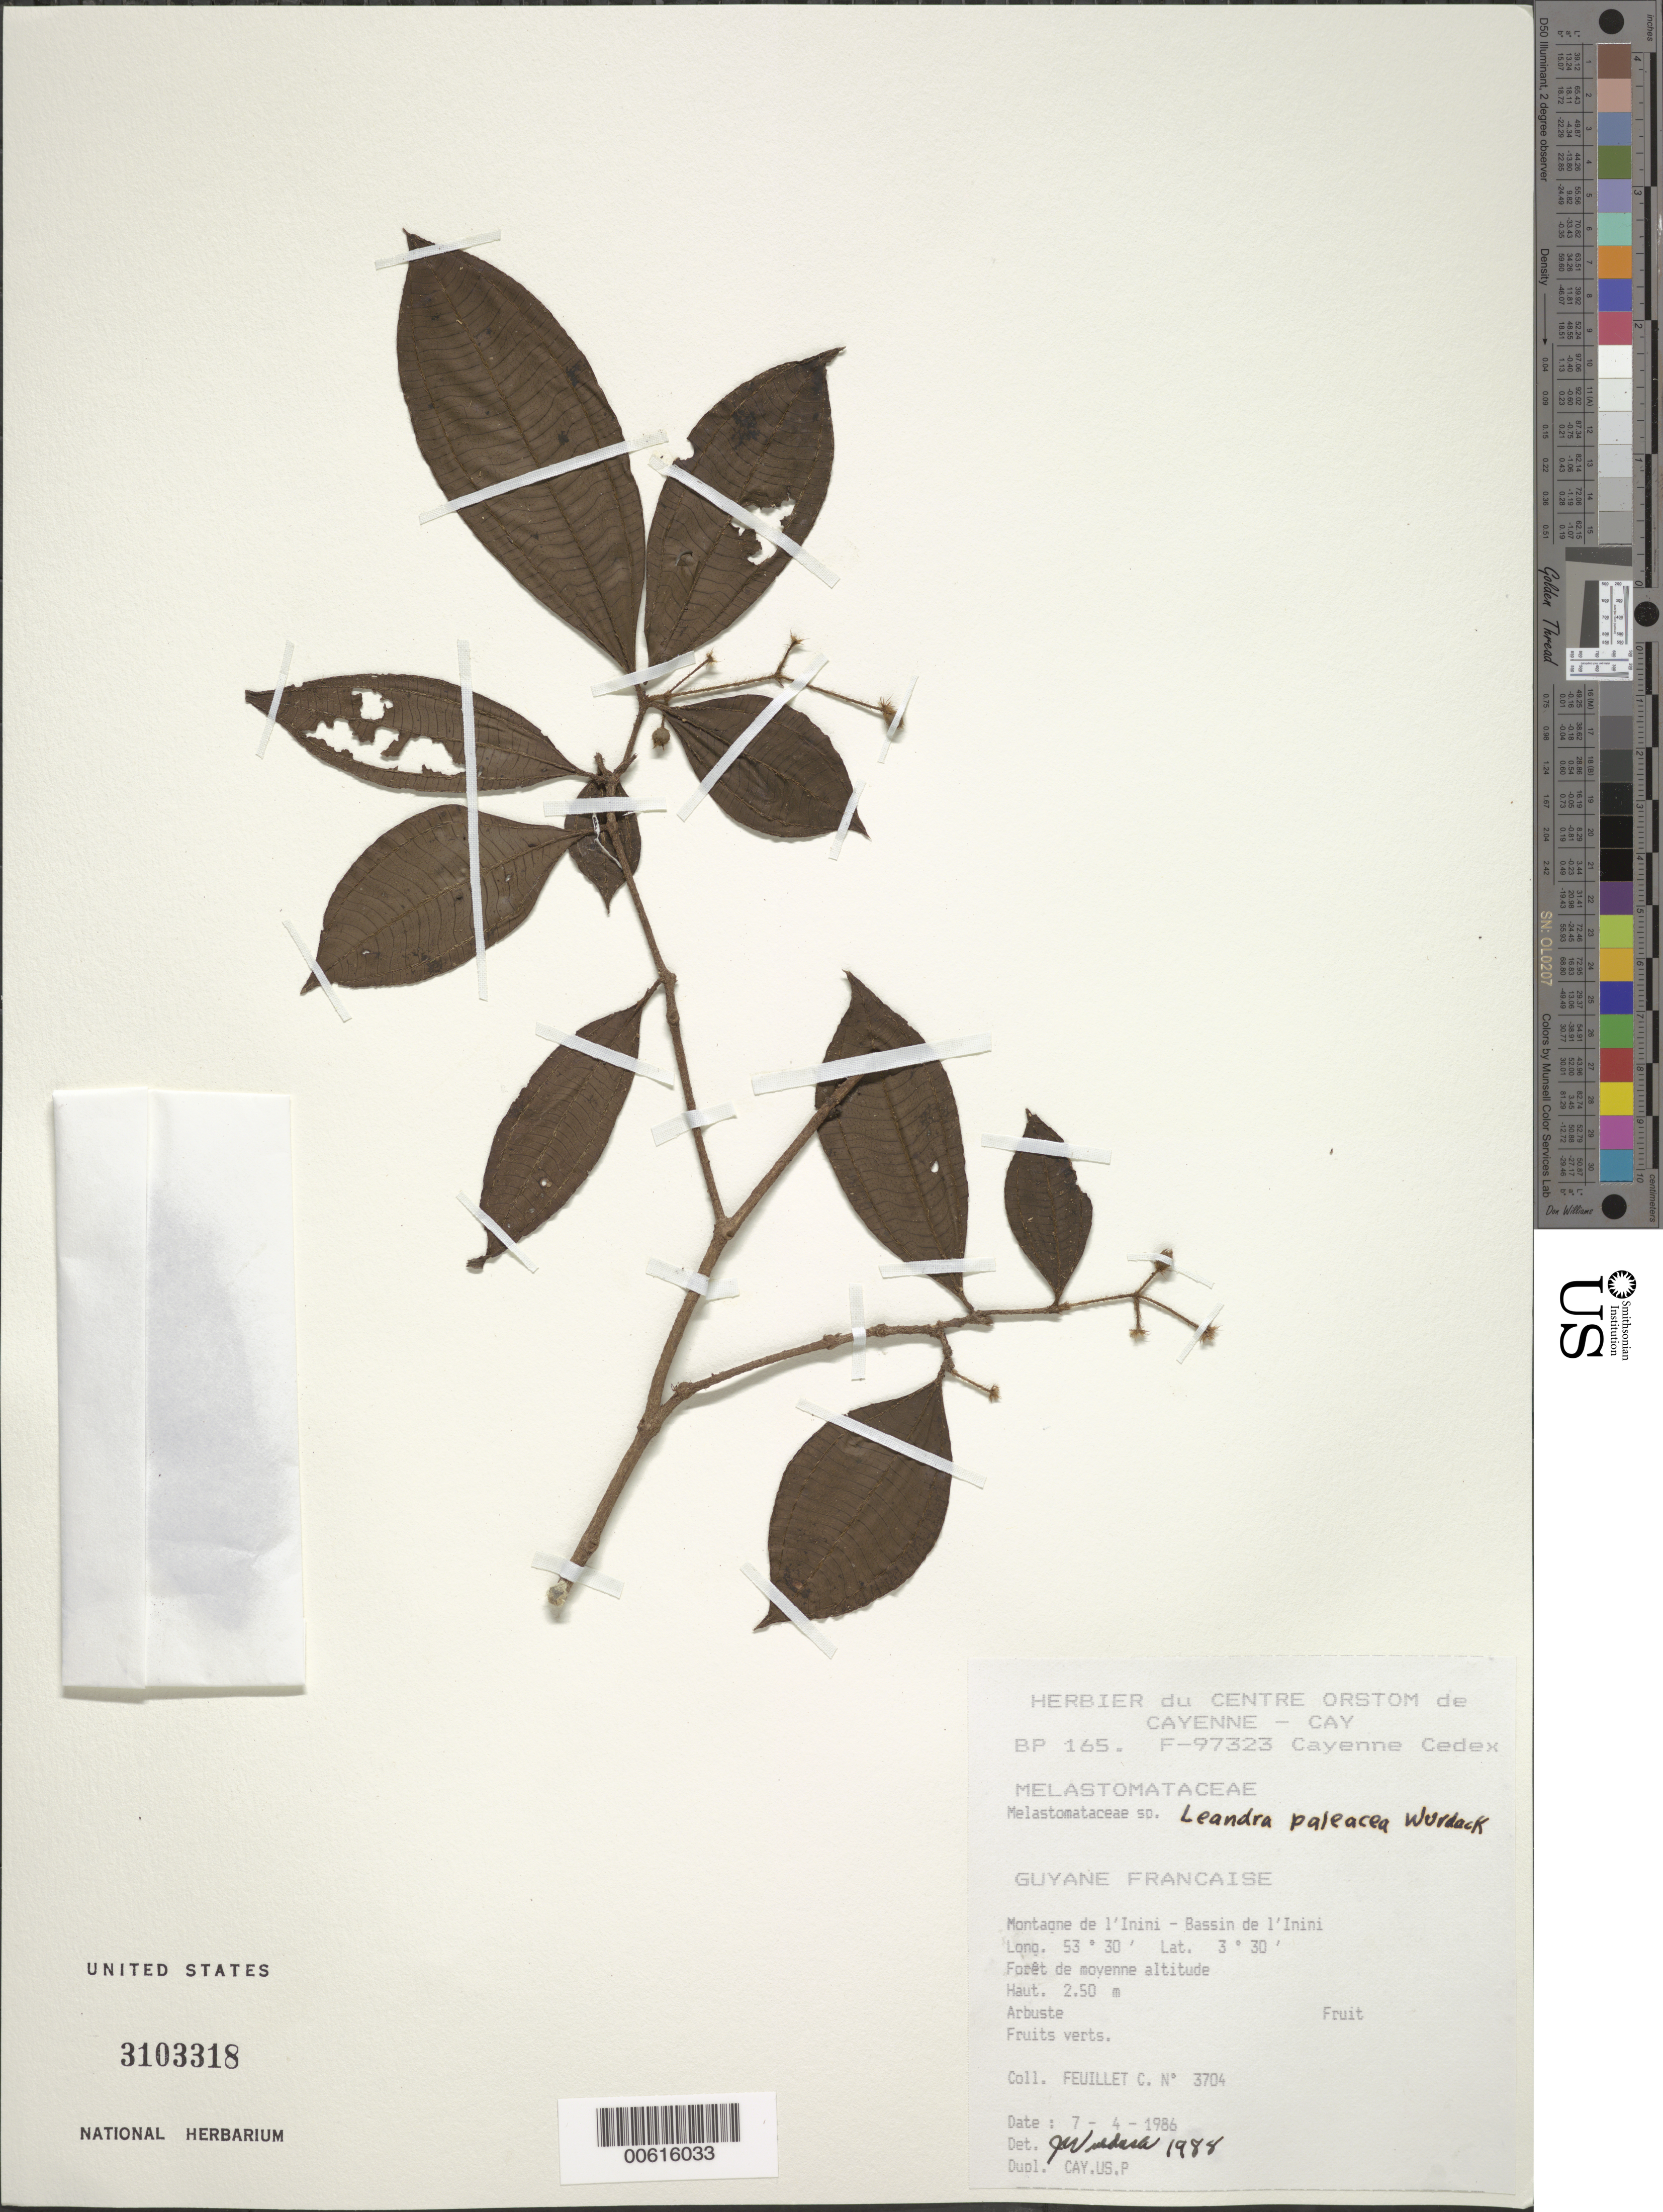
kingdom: Plantae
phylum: Tracheophyta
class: Magnoliopsida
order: Myrtales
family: Melastomataceae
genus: Leandra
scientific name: Leandra paleacea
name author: Wurdack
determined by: Wurdack, John J., (US), US (UNITED STATES)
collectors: C. Feuillet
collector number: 3704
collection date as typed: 7-Apr-86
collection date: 1986-04-07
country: French Guiana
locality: Montagne de l'Inini, Bassin de l'Inini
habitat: Foret de moyenne altitude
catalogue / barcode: US 3103318